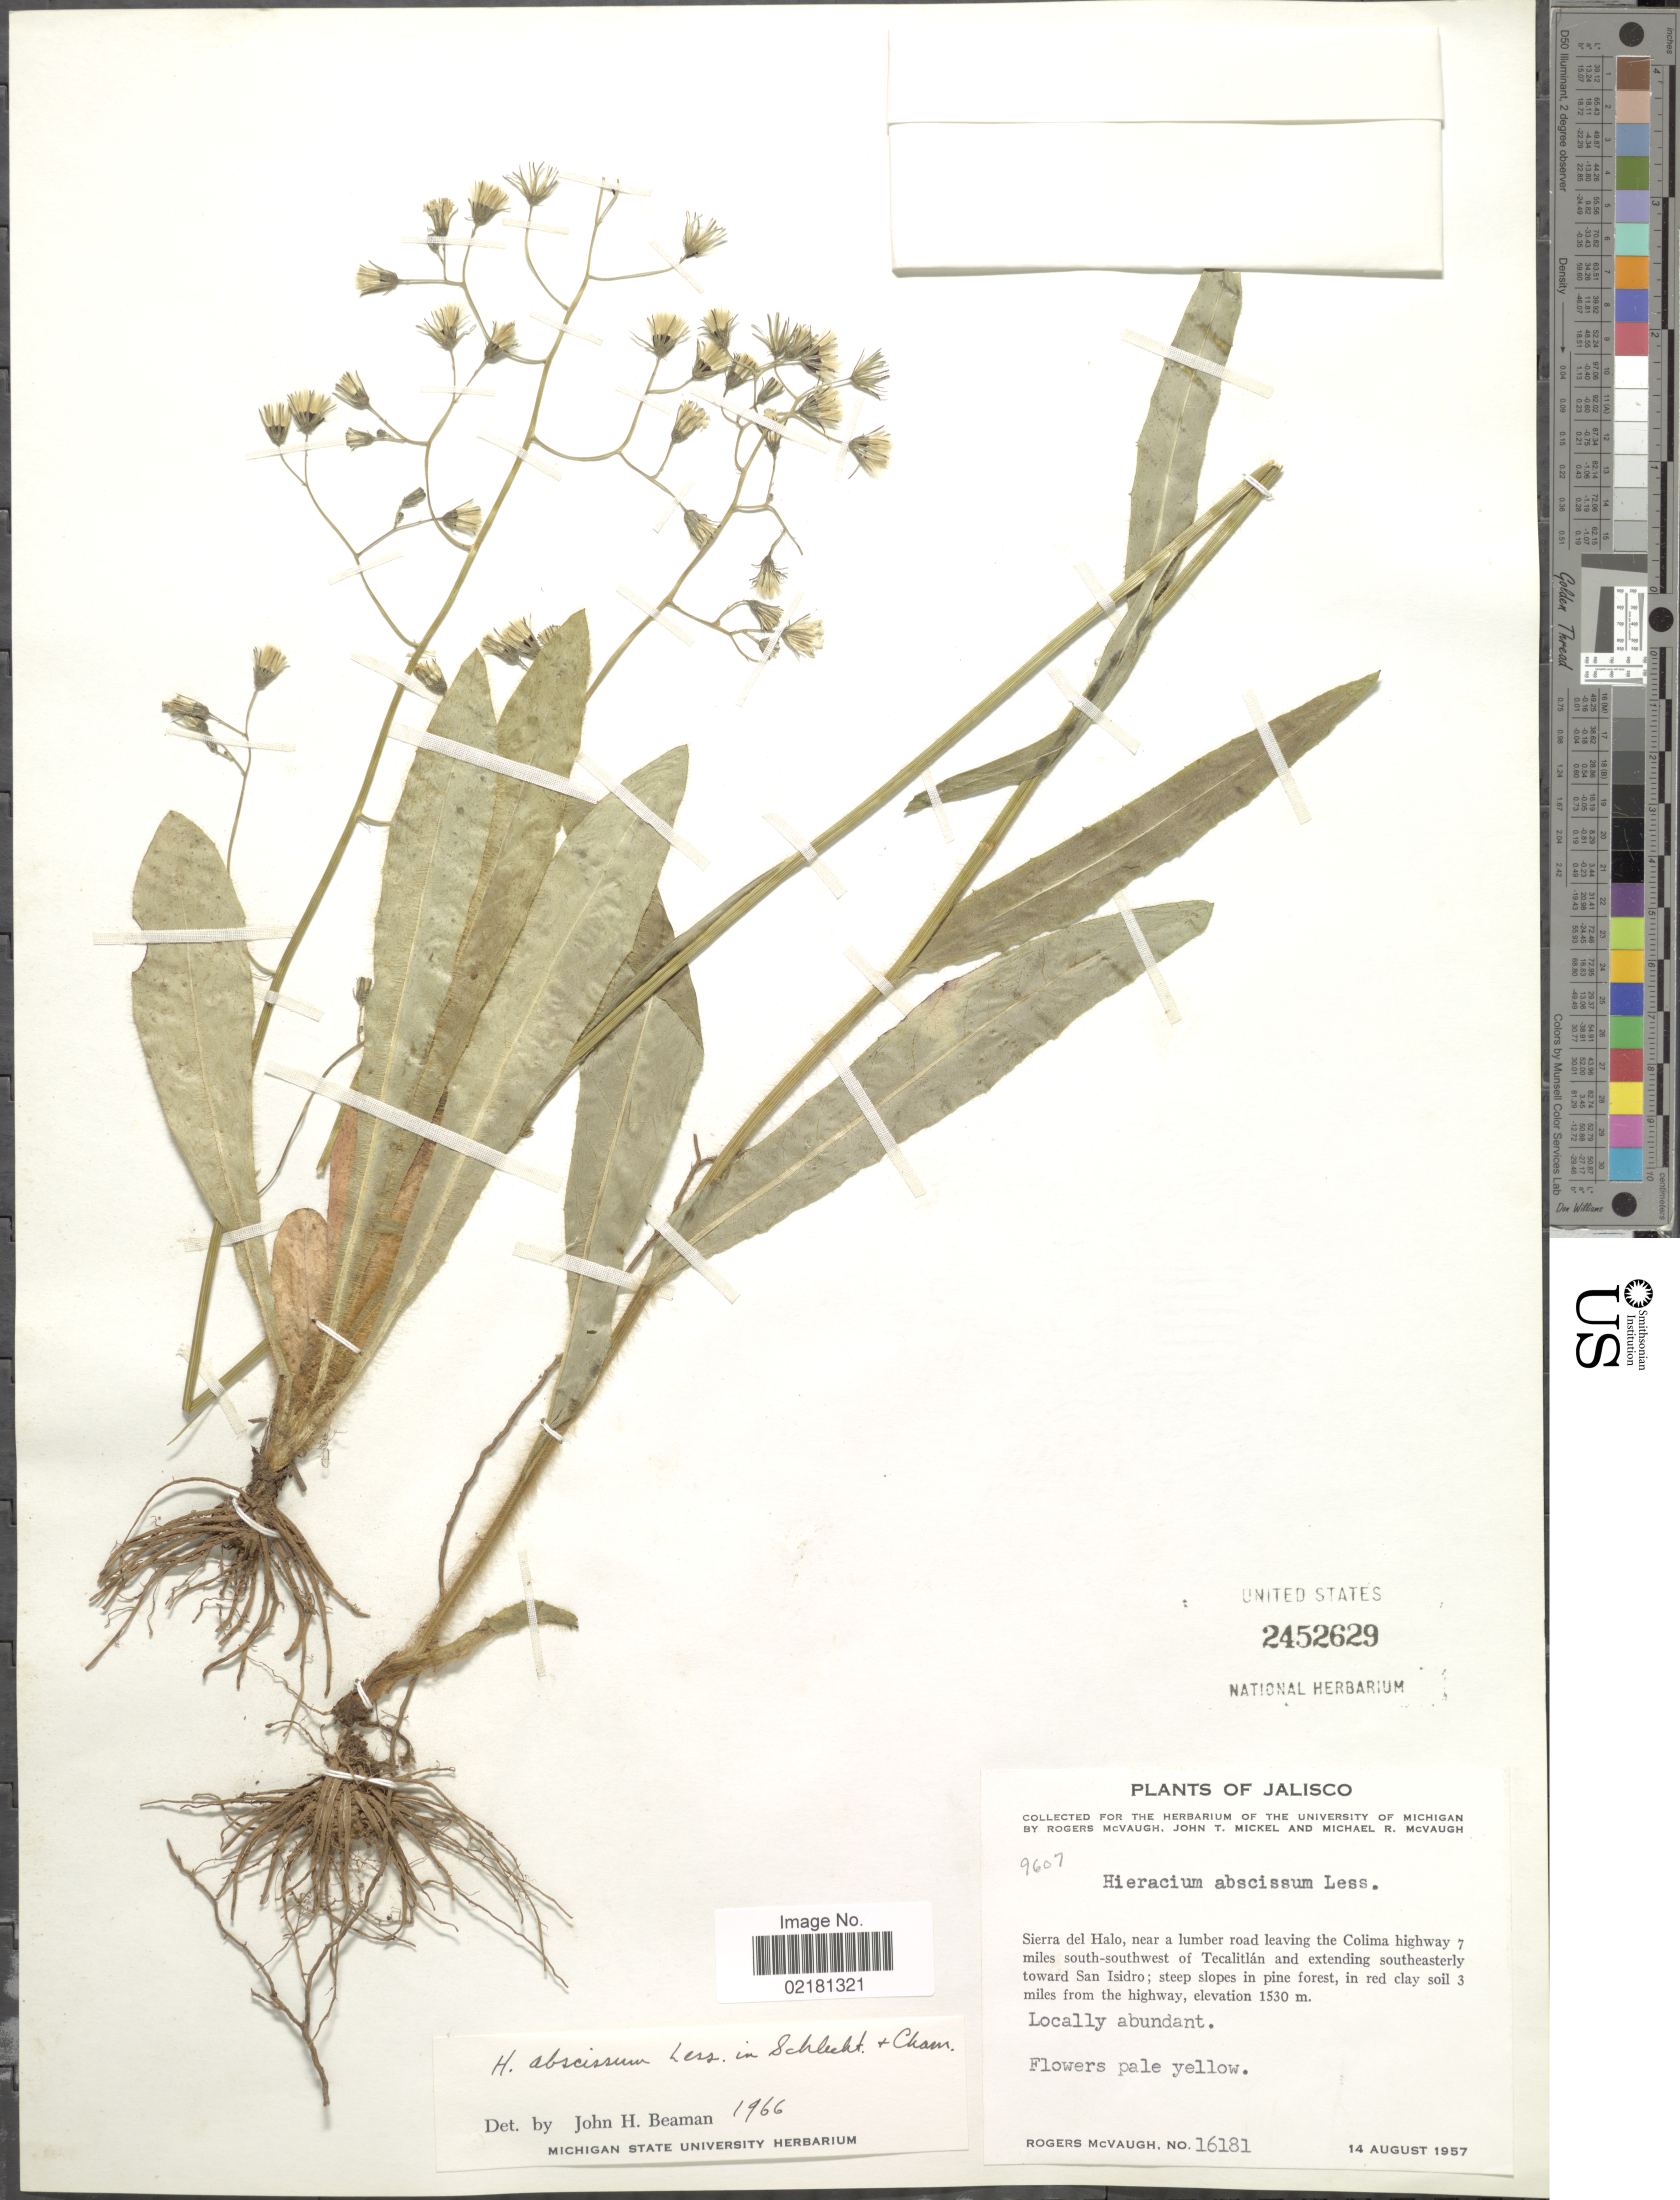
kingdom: Plantae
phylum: Tracheophyta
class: Magnoliopsida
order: Asterales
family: Asteraceae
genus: Hieracium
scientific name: Hieracium abscissum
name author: Less.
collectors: R. McVaugh, J. T. Mickel & M. R. McVaugh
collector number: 16181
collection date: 1957-08-14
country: Mexico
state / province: Jalisco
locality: Sierra del Halo, near a lumber road leaving the Colima highway 7 miles south-southwest of Tecatitlan and extending southeasterly toward San isidro; steep slopes in pine forest, in red clay soil 3 miles from the highway.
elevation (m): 1530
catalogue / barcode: US 2452629